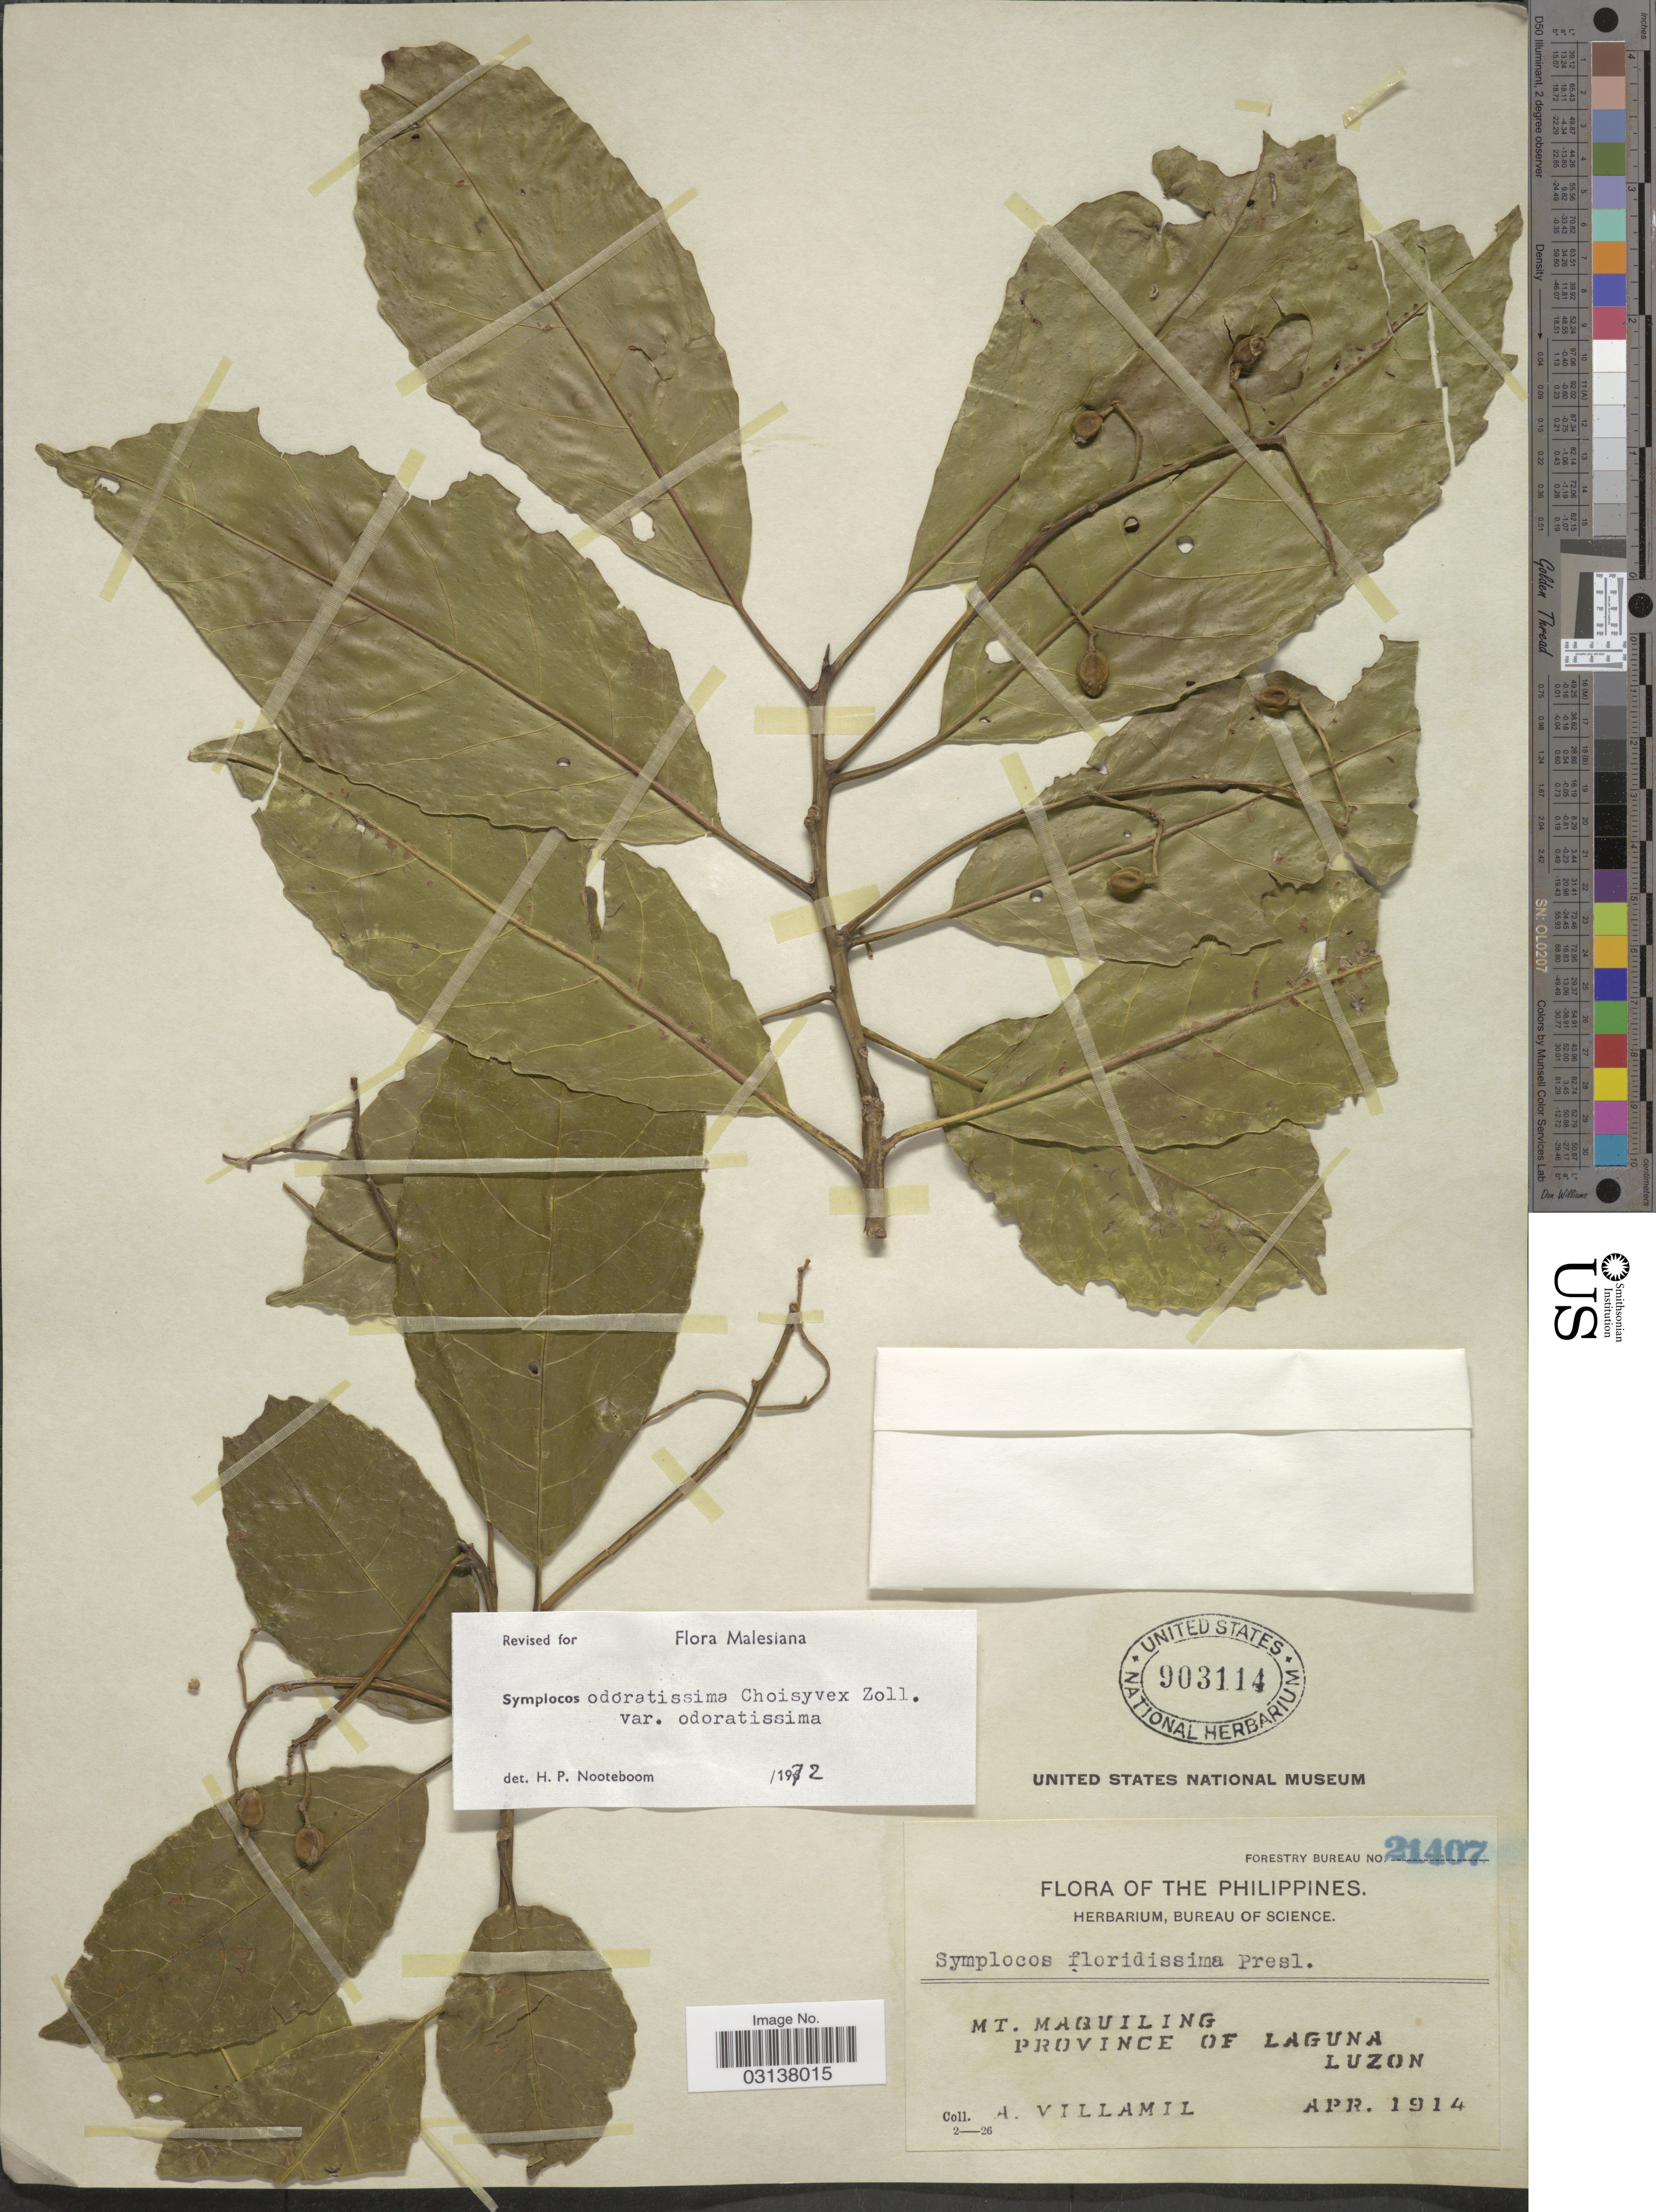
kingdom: Plantae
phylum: Tracheophyta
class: Magnoliopsida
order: Ericales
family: Symplocaceae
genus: Symplocos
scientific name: Symplocos odoratissima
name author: (Blume) Choisy ex Zoll.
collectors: A. Villamil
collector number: Forestry Bureau 21407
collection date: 1914-04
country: Philippines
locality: The Philippines. Mt. Maquiling. Province of Laguna, Luzon.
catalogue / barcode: US 903114